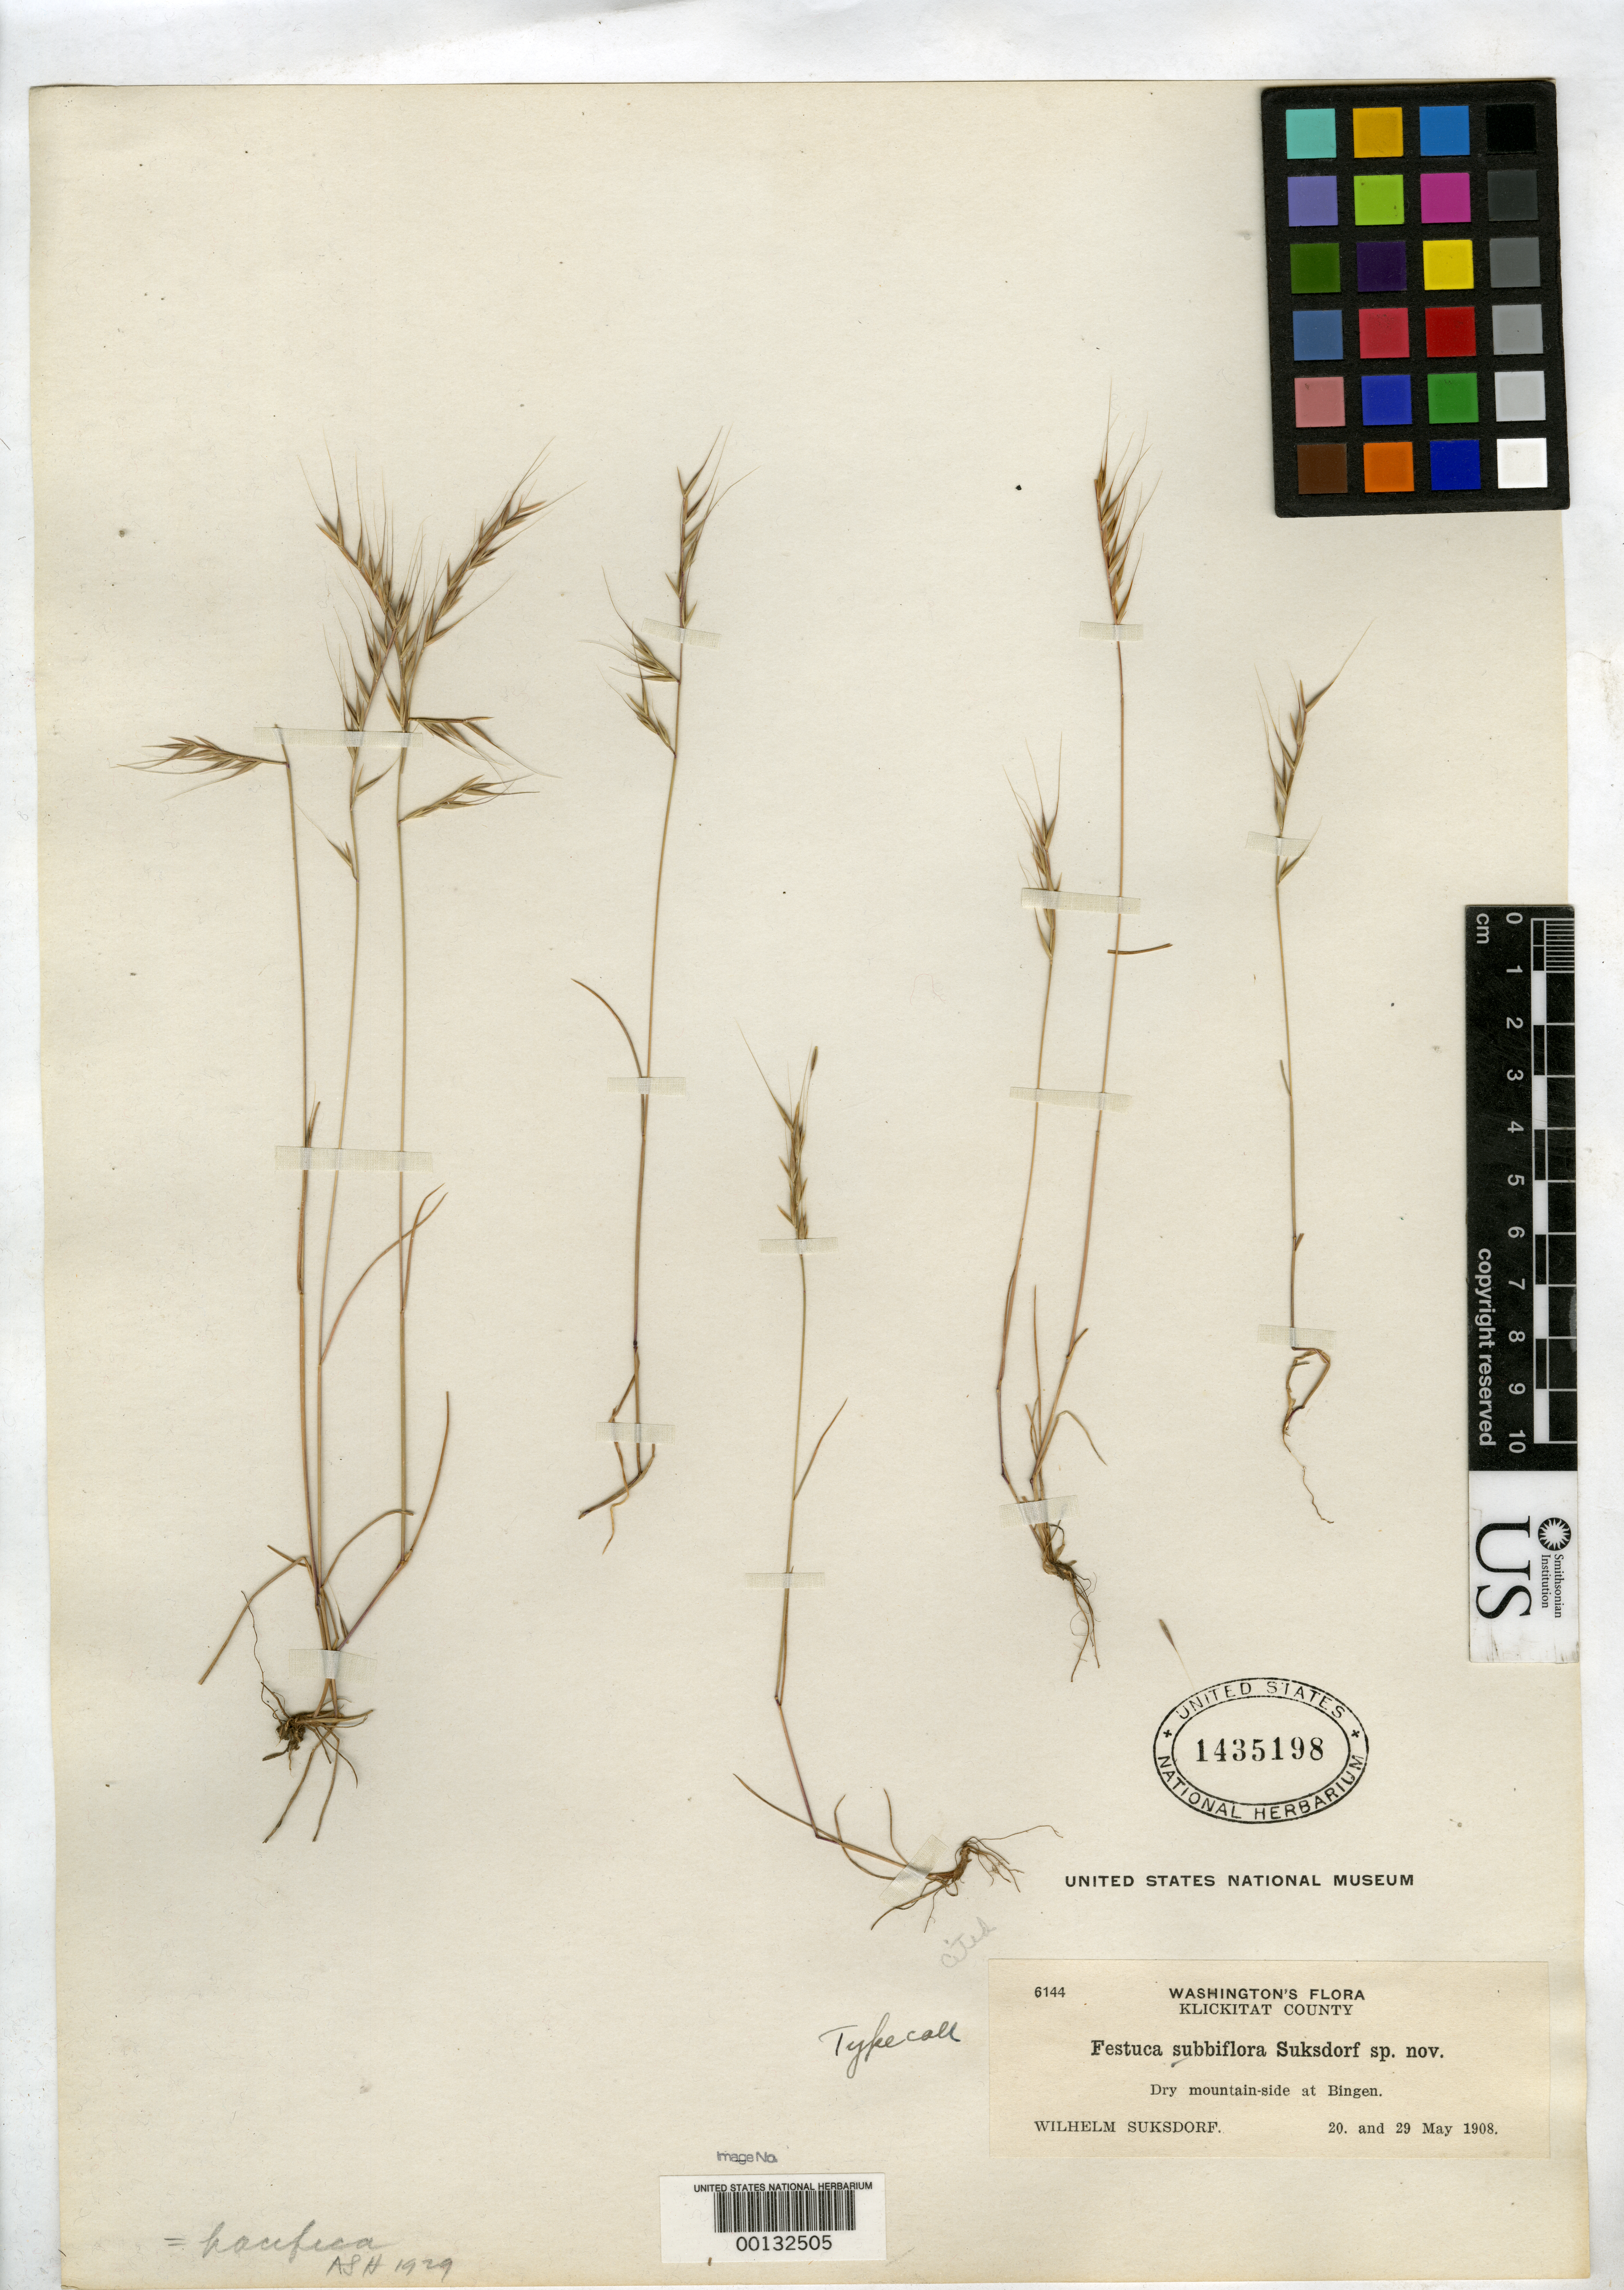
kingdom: Plantae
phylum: Tracheophyta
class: Liliopsida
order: Poales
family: Poaceae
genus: Festuca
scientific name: Festuca subbiflora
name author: Suksd.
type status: Isotype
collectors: W. N. Suksdorf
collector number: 6144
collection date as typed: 20 May 1908 and 29 May 1908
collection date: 1908-05-20,1908-05-29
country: United States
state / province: Washington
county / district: Klickitat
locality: Bingen.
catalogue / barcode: US 1435198